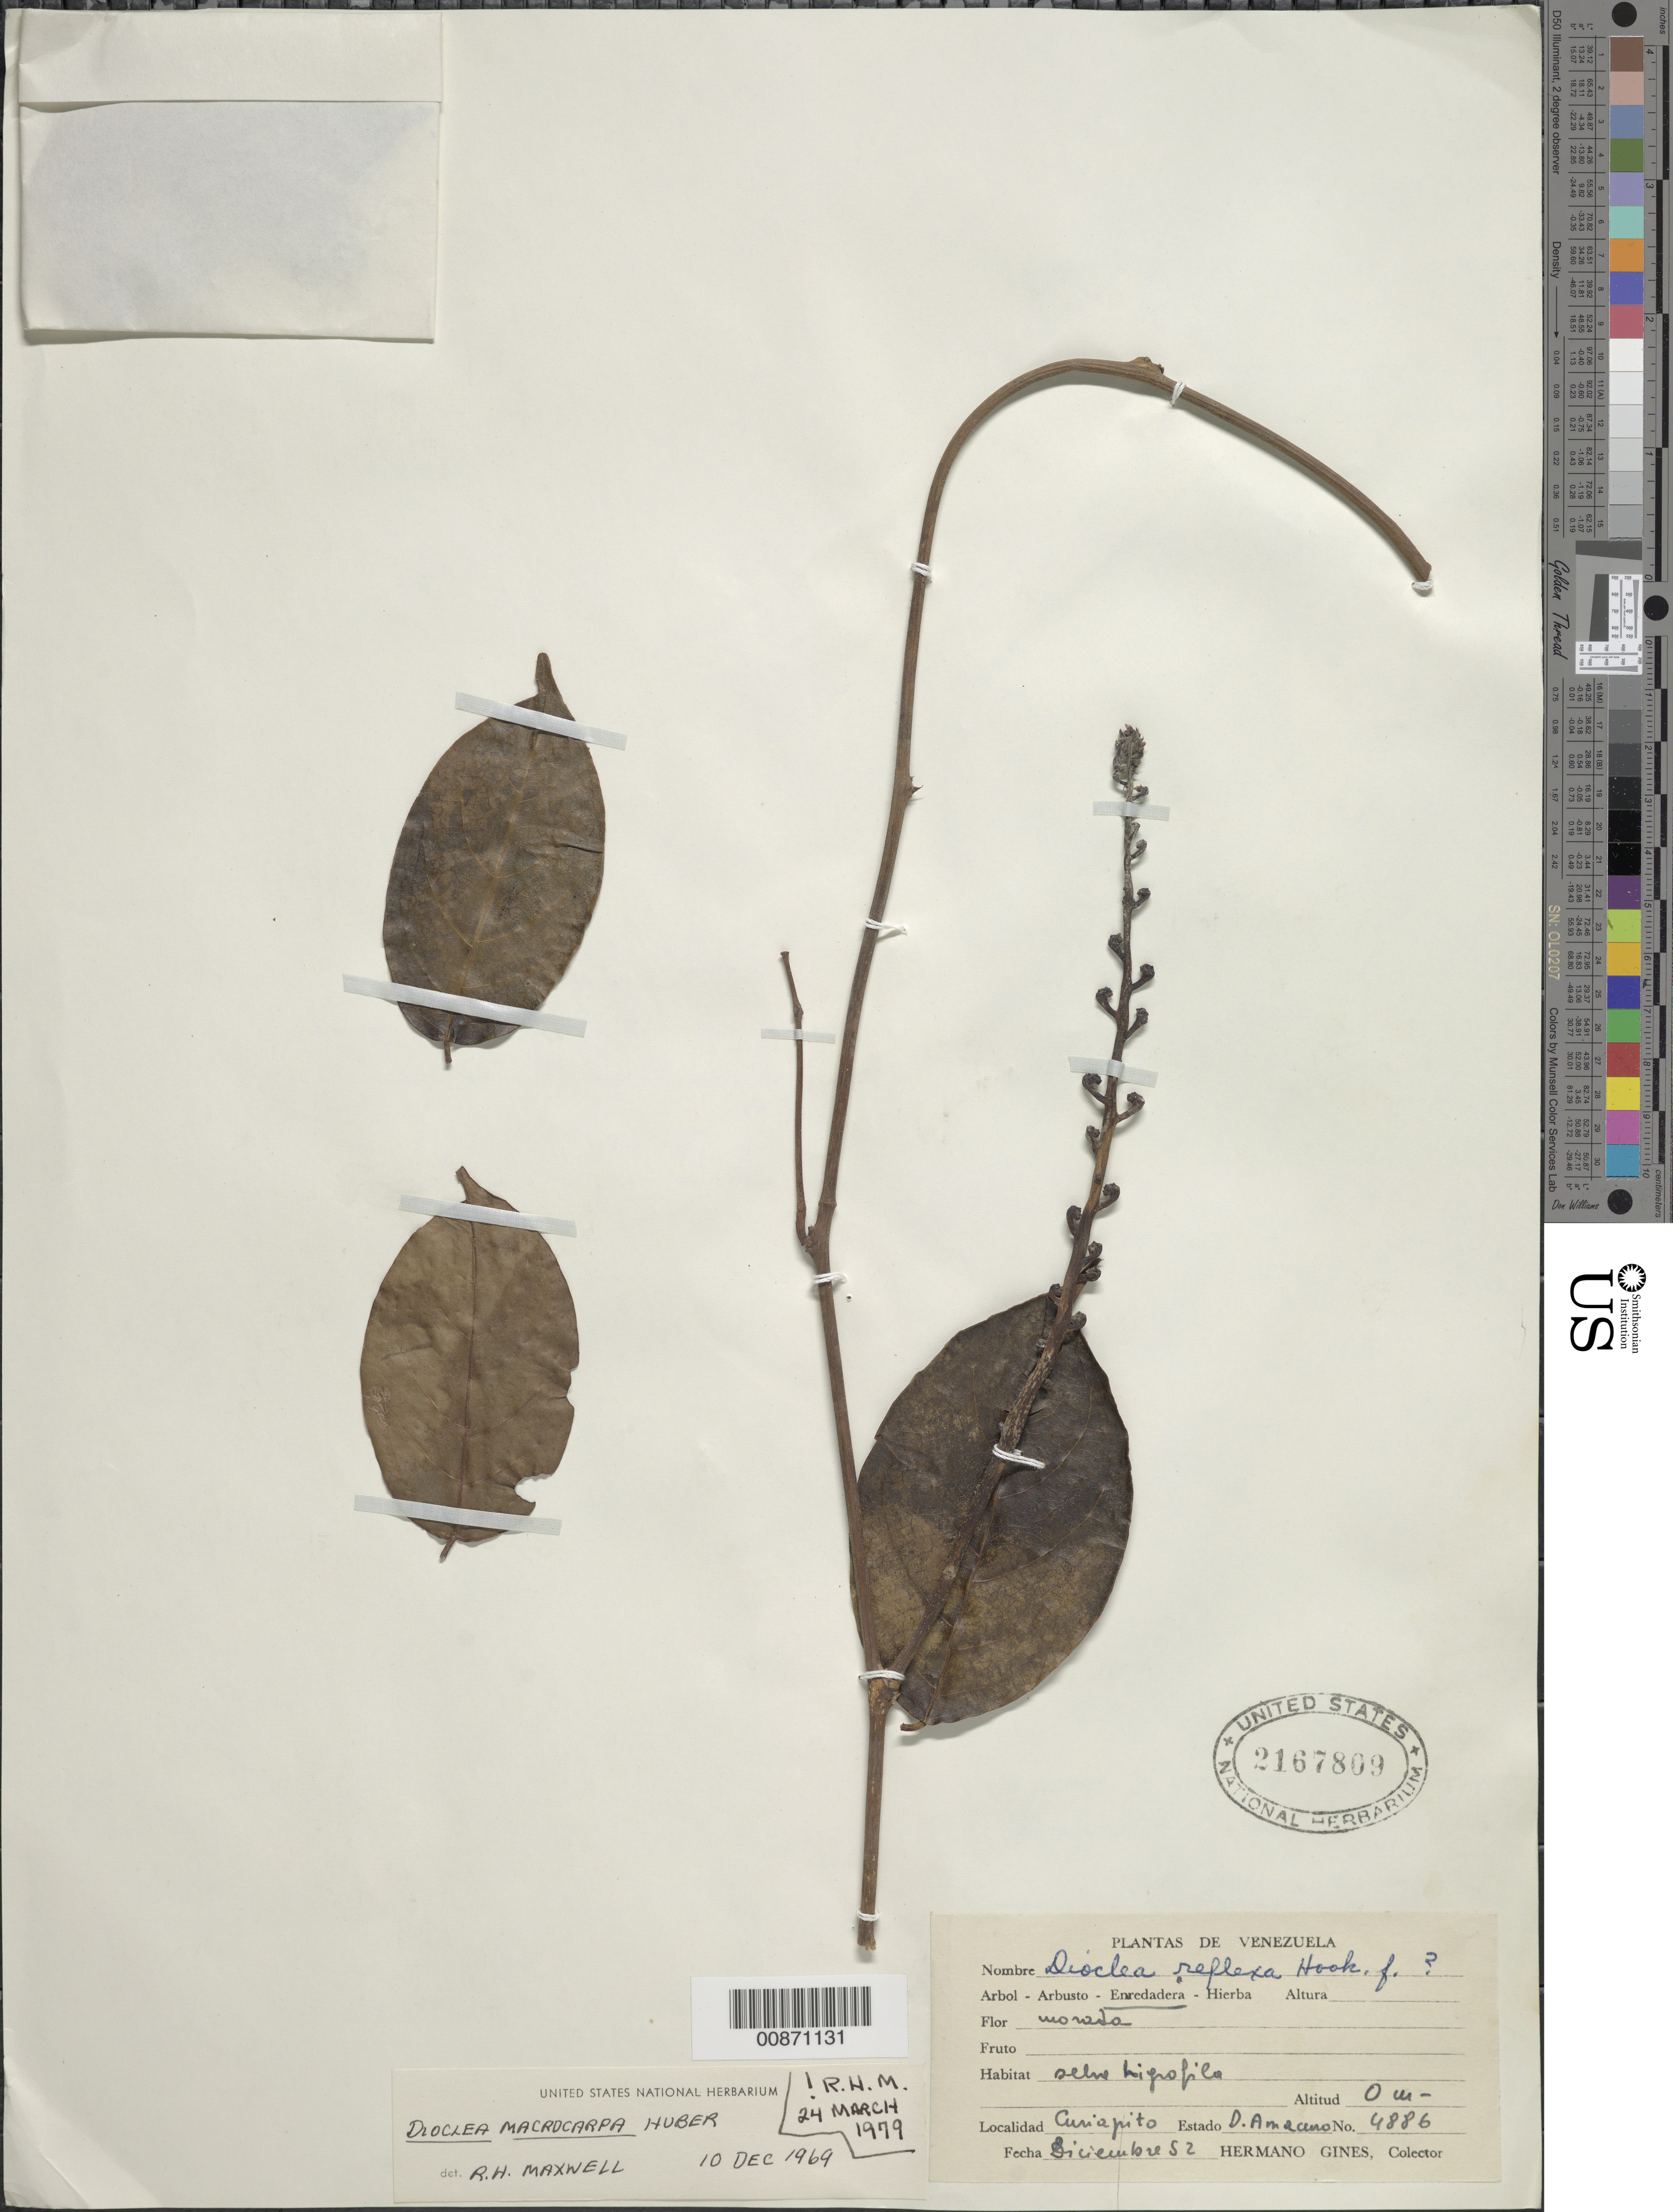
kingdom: Plantae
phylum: Tracheophyta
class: Magnoliopsida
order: Fabales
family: Fabaceae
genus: Macropsychanthus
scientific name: Macropsychanthus macrocarpus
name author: (Huber) L.P. Queiroz & Snak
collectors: H. Gines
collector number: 4886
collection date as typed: Dec-52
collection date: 1952-12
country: Venezuela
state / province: Delta Amacuro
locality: Curiapo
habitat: Selva higrofila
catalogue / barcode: US 2167809